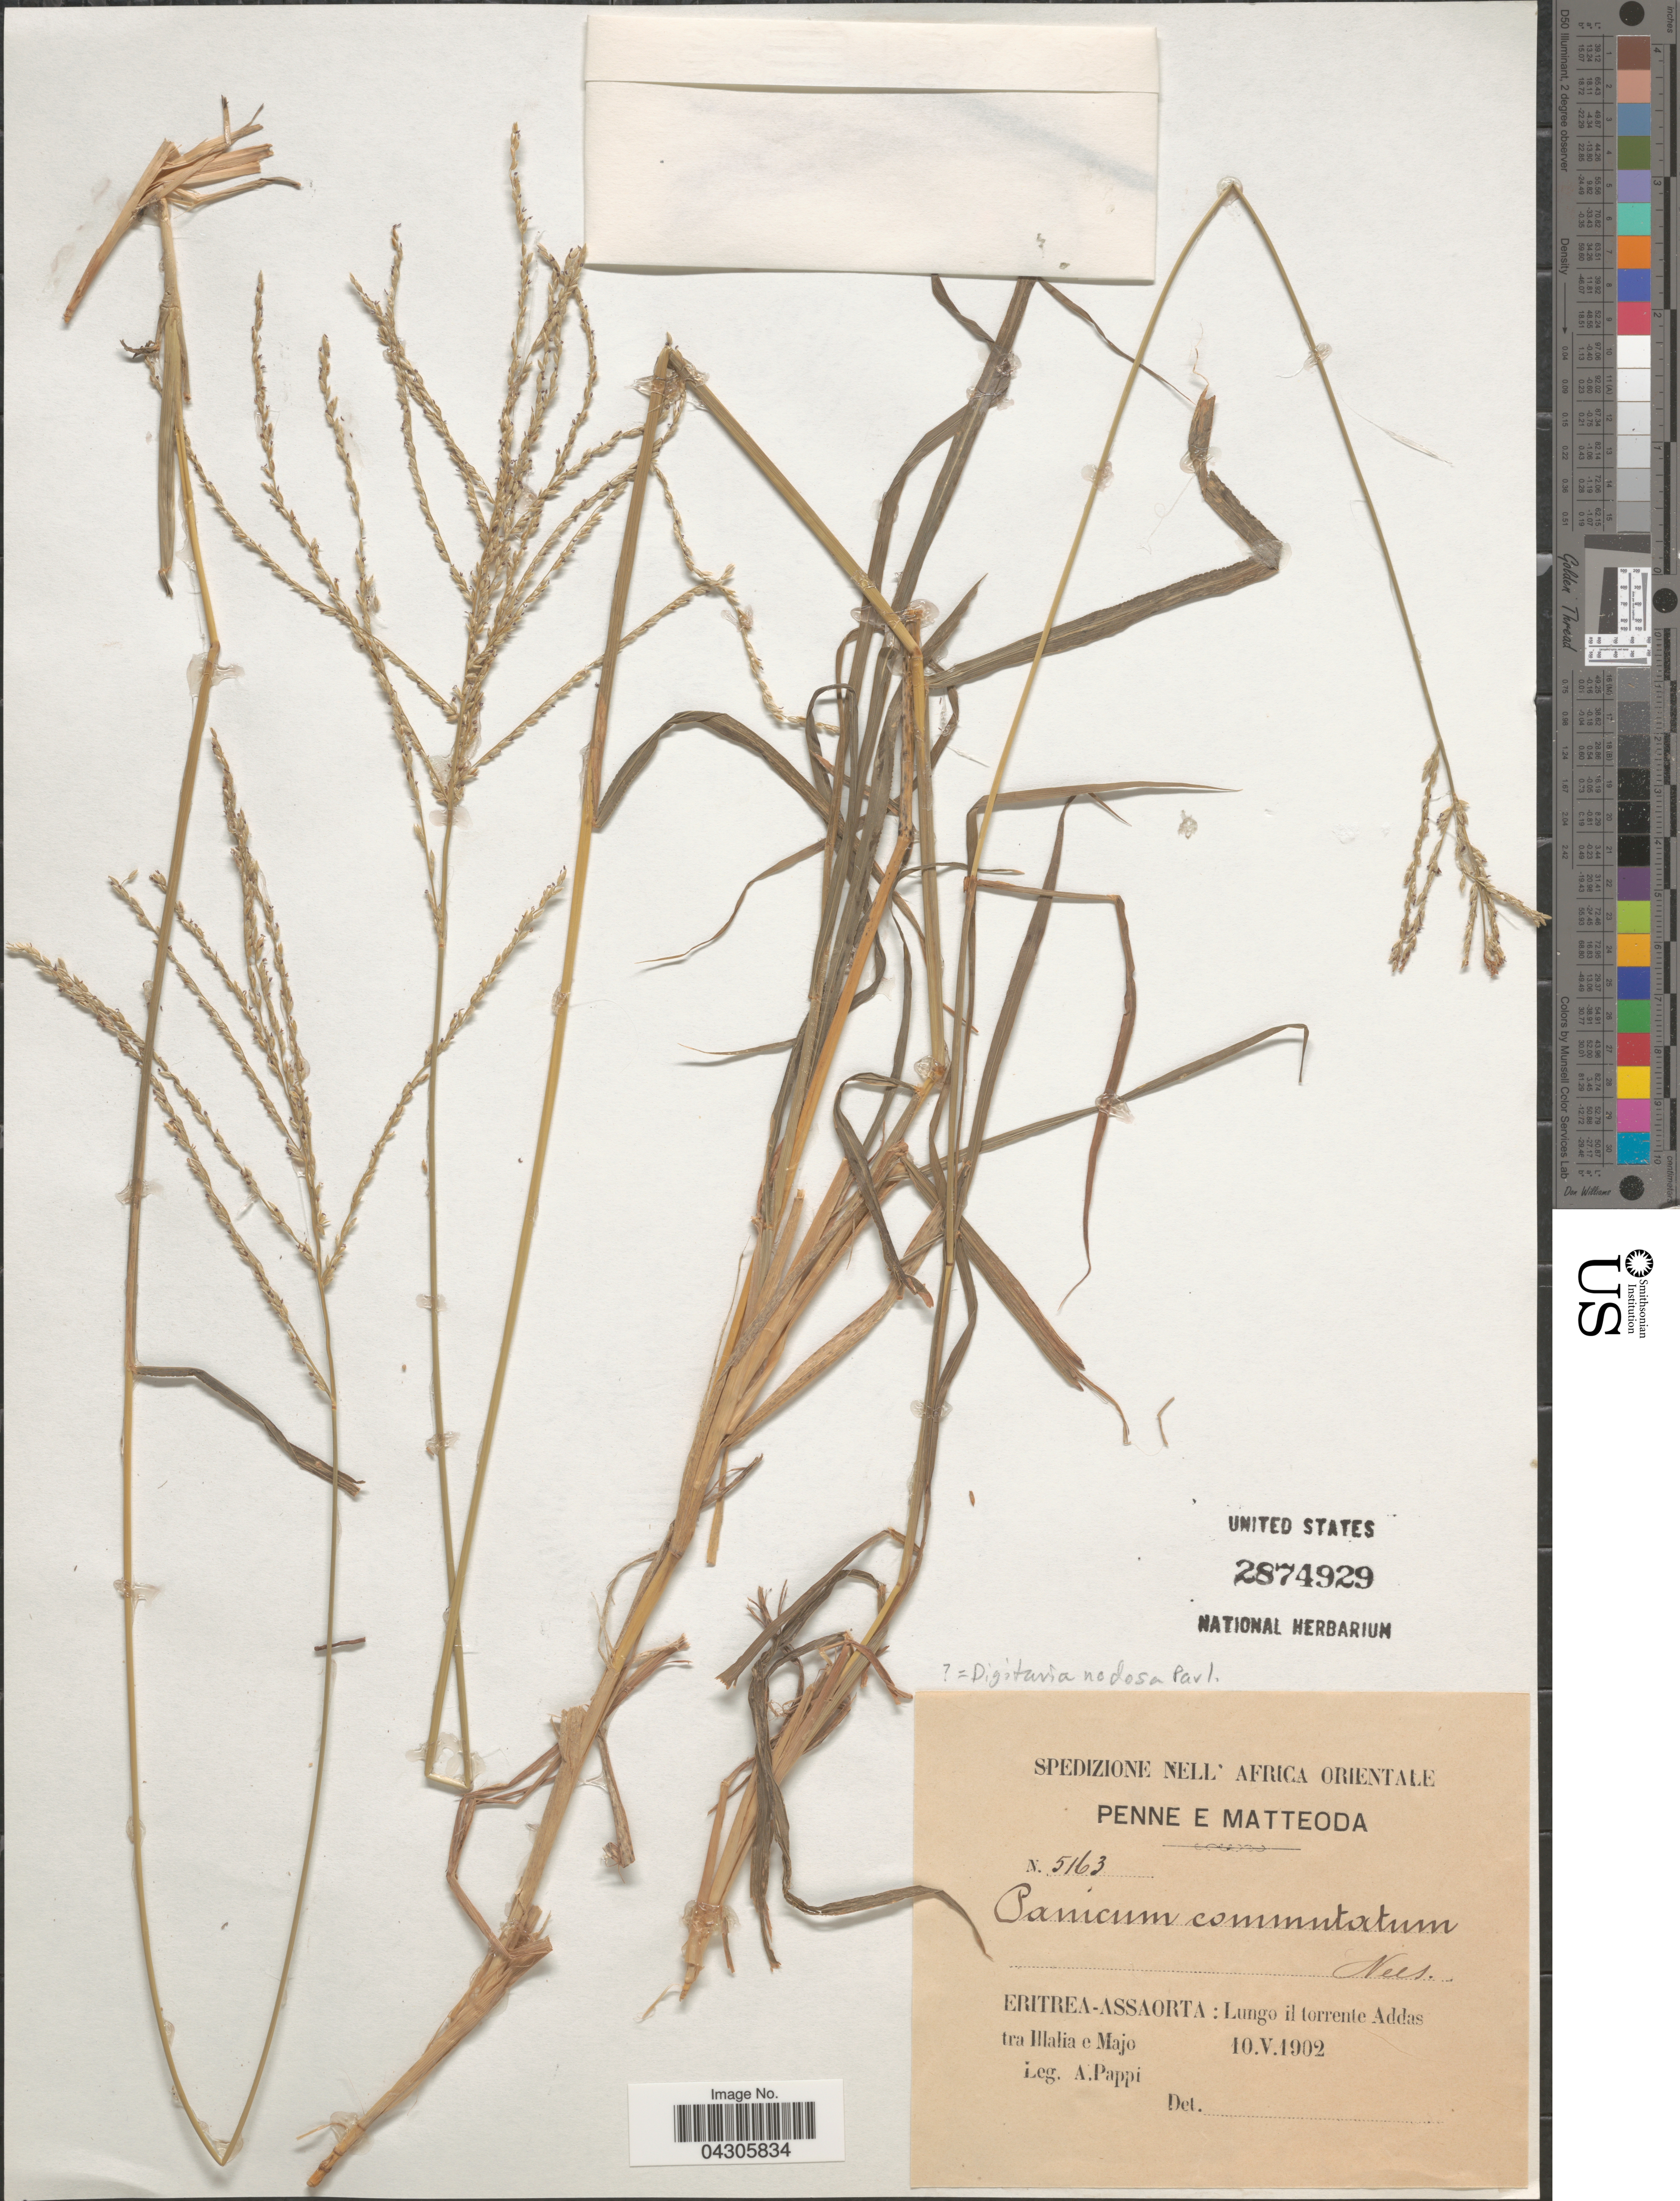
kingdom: Plantae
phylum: Tracheophyta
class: Liliopsida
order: Poales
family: Poaceae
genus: Digitaria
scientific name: Digitaria nodosa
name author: Parl.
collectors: A. Pappi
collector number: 5163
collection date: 1902-05-10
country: Eritrea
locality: Africa Orientale. Assaorta: Lungo il torrente Addas tra Illalia e Majo.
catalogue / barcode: US 2874929